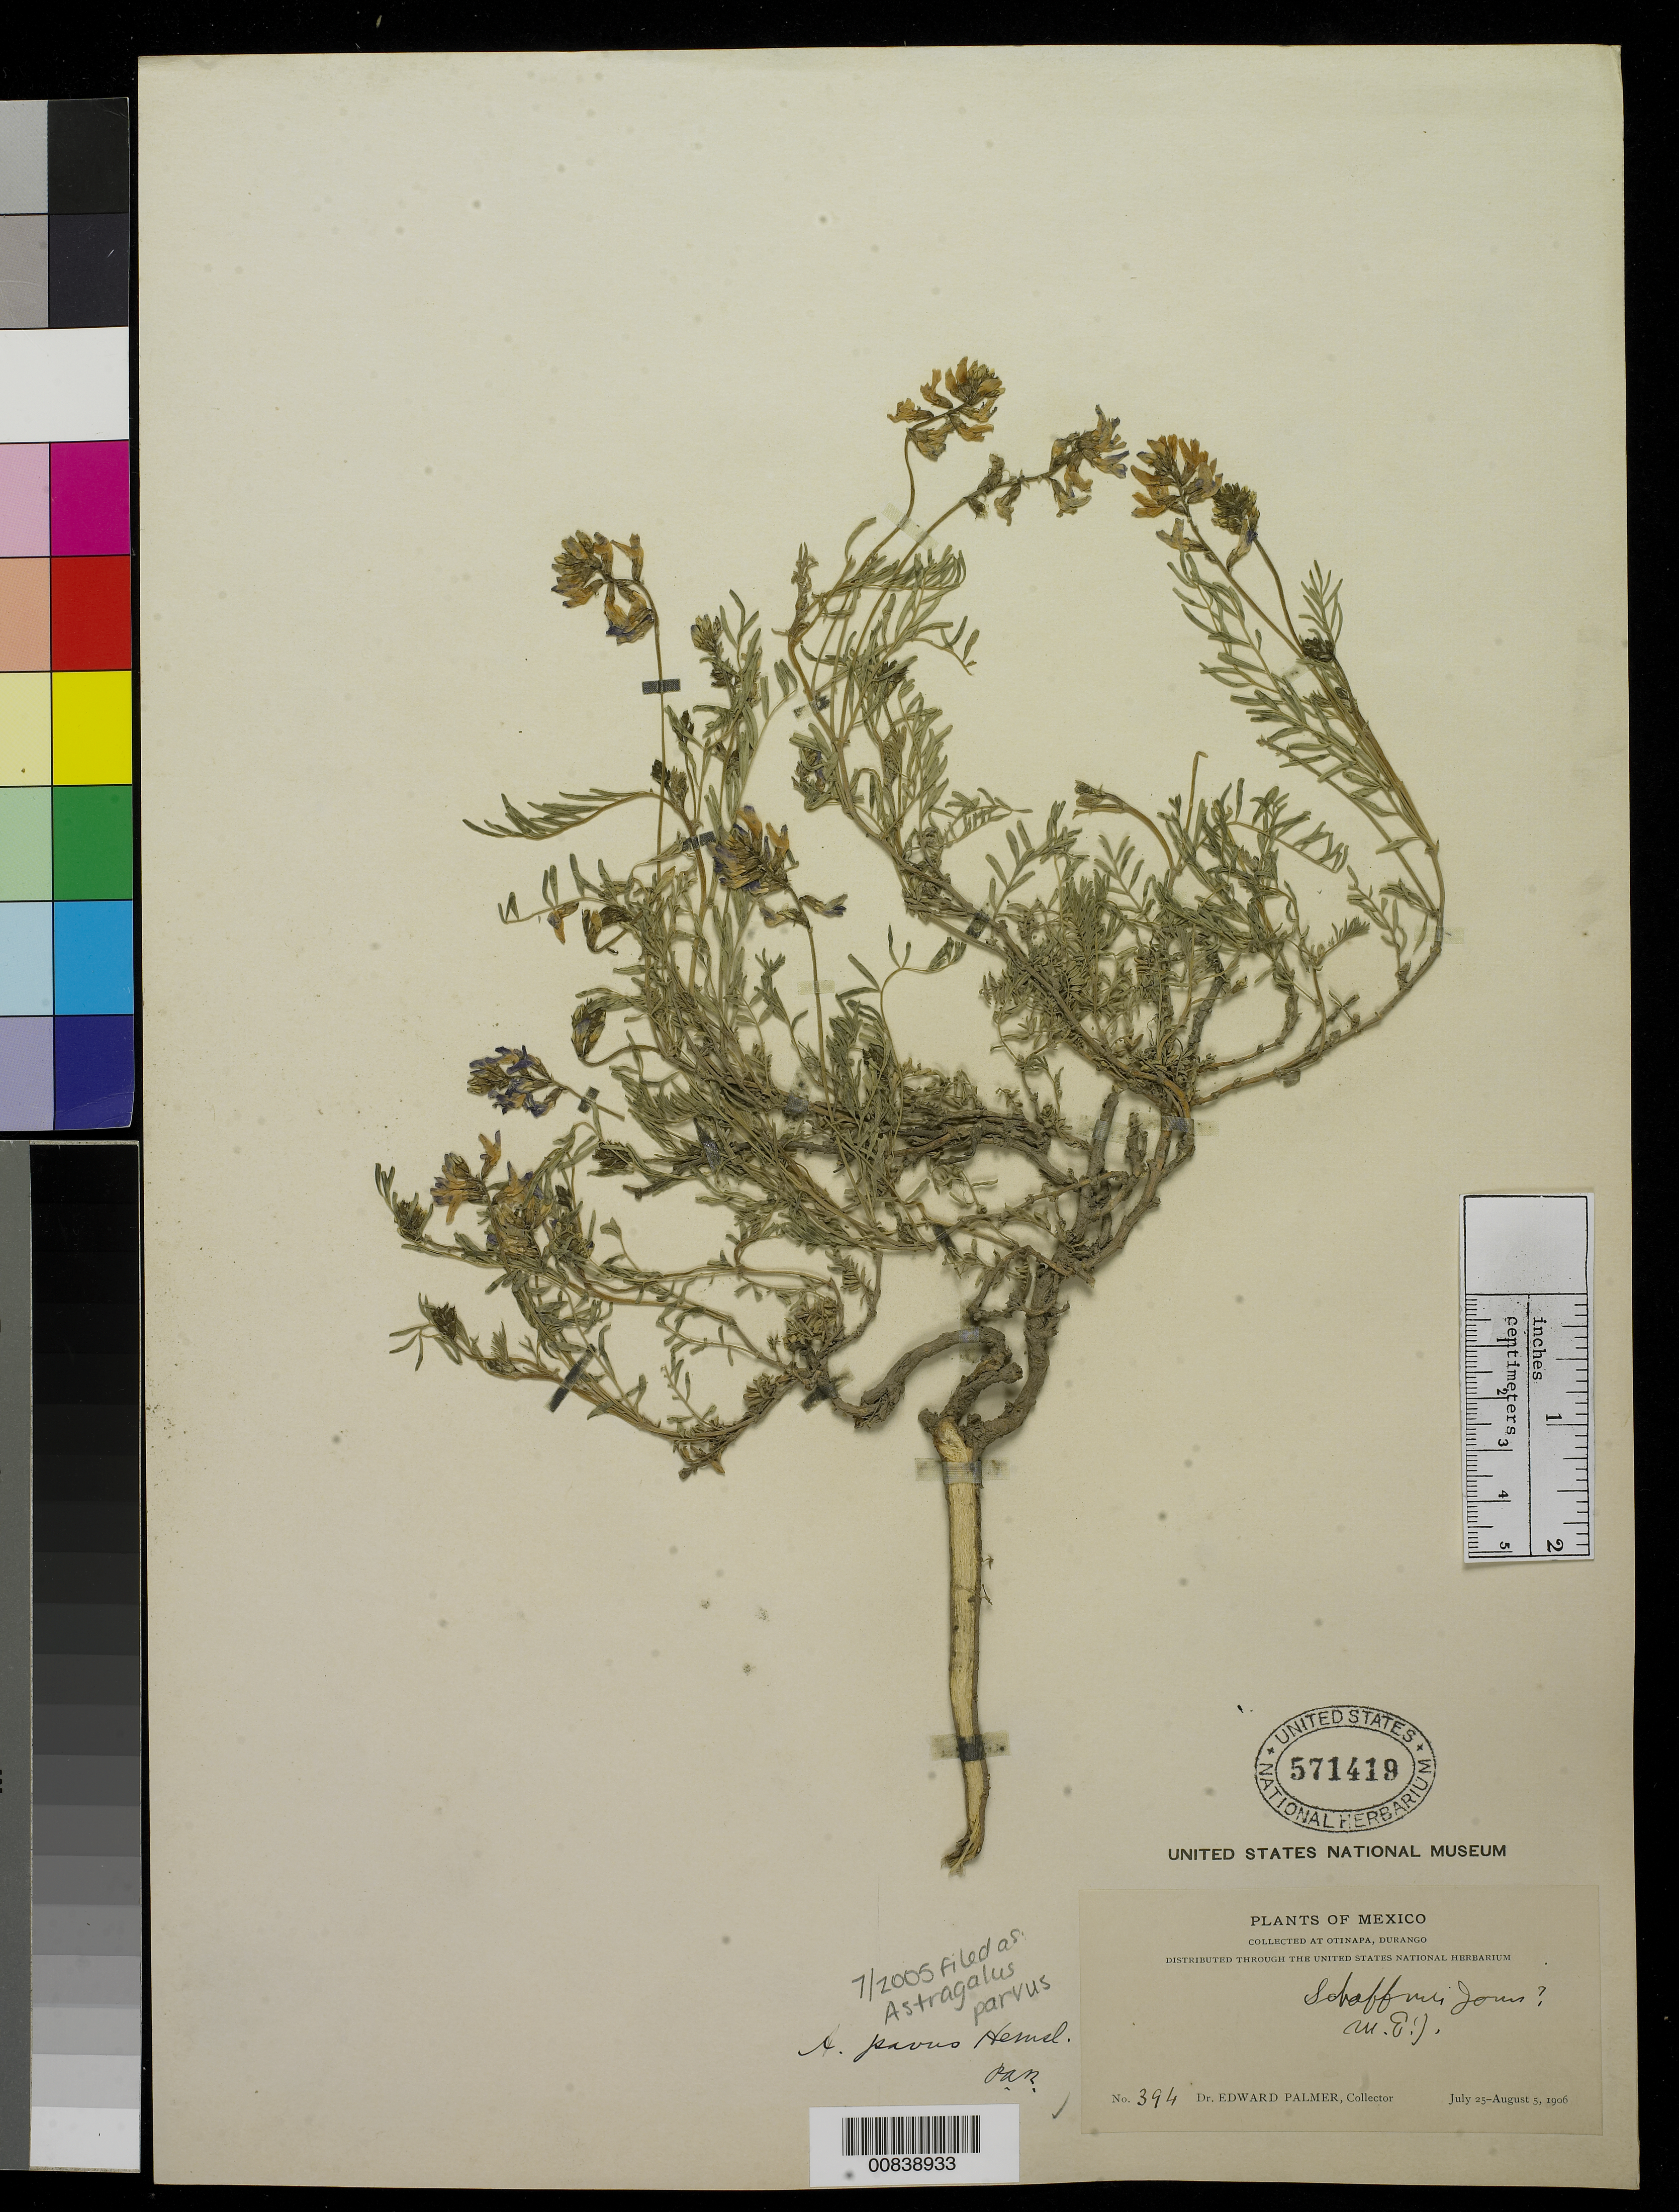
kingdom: Plantae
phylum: Tracheophyta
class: Magnoliopsida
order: Fabales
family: Fabaceae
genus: Astragalus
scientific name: Astragalus parvus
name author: Hemsl.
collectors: E. Palmer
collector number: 394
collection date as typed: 25 Jul 1906 to 05 Aug 1906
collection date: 1906-07-25/1906-08-05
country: Mexico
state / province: Durango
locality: Otinapa, Durango.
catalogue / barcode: US 571419